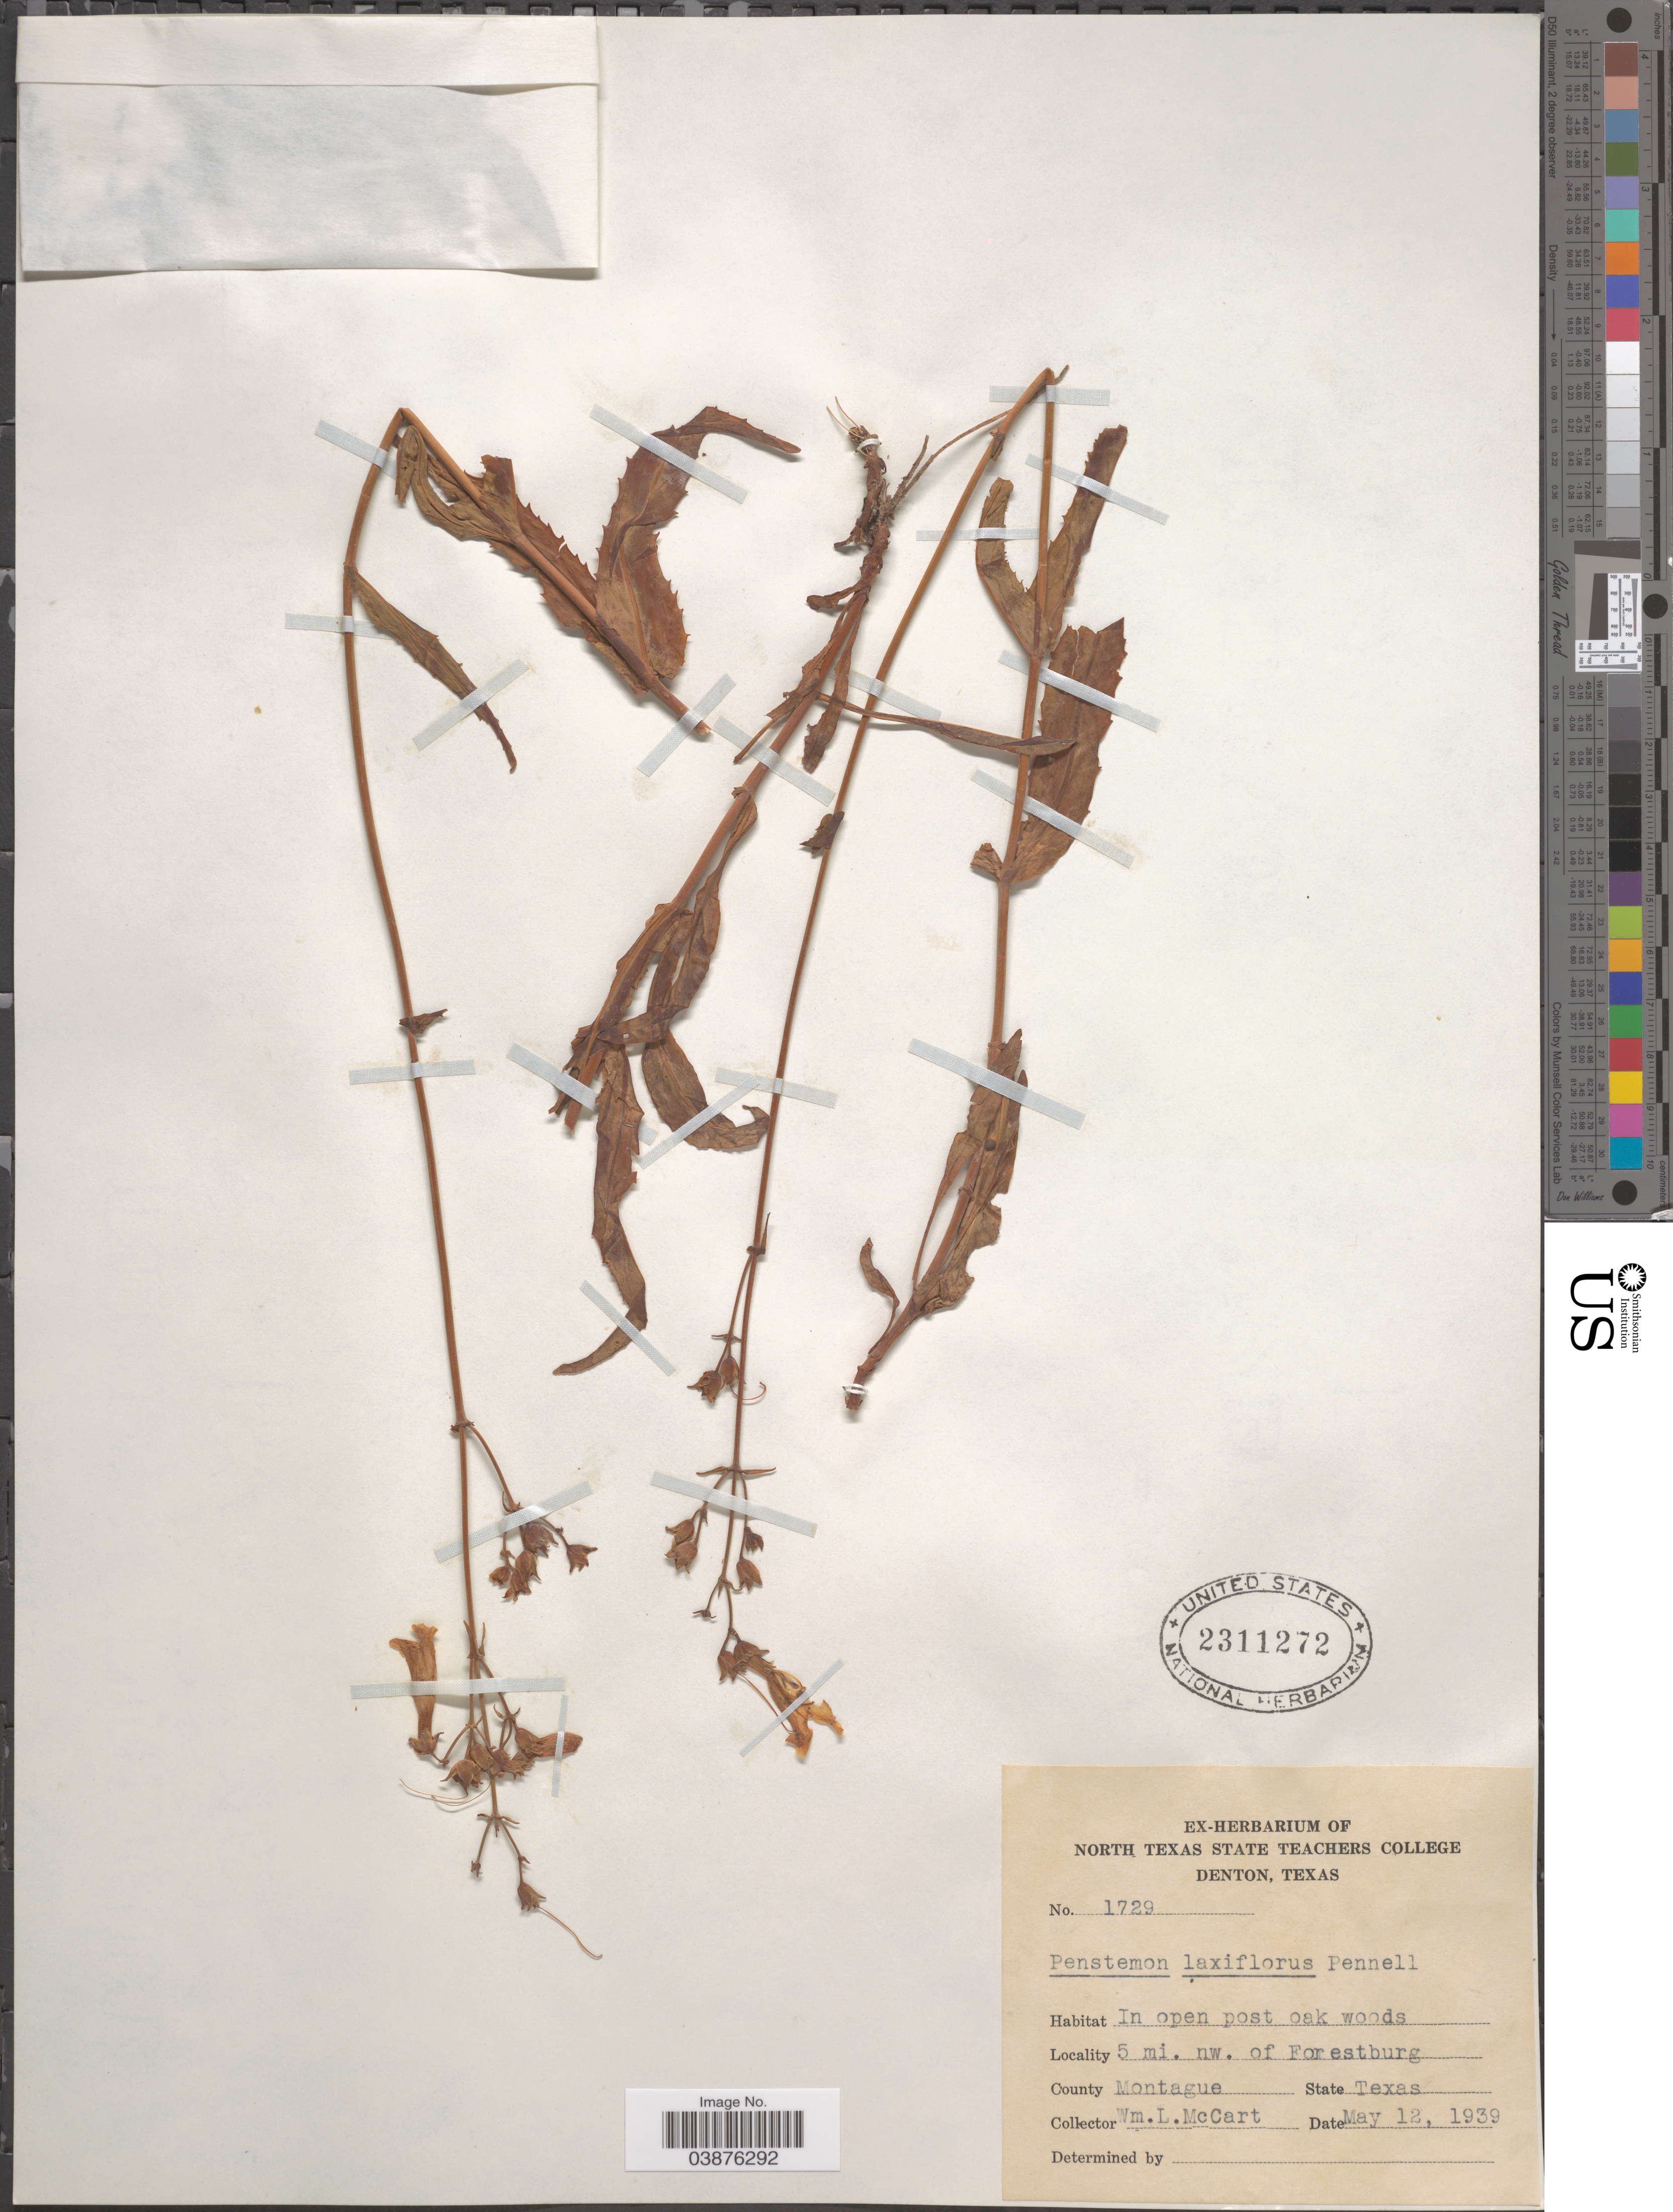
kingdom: Plantae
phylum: Tracheophyta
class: Magnoliopsida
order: Lamiales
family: Plantaginaceae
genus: Penstemon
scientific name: Penstemon laxiflorus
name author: Pennell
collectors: W. McCart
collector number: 1729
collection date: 1939-05-12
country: United States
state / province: Texas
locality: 5 mi. nw. of Forestburg. County Montague.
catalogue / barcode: US 2311272